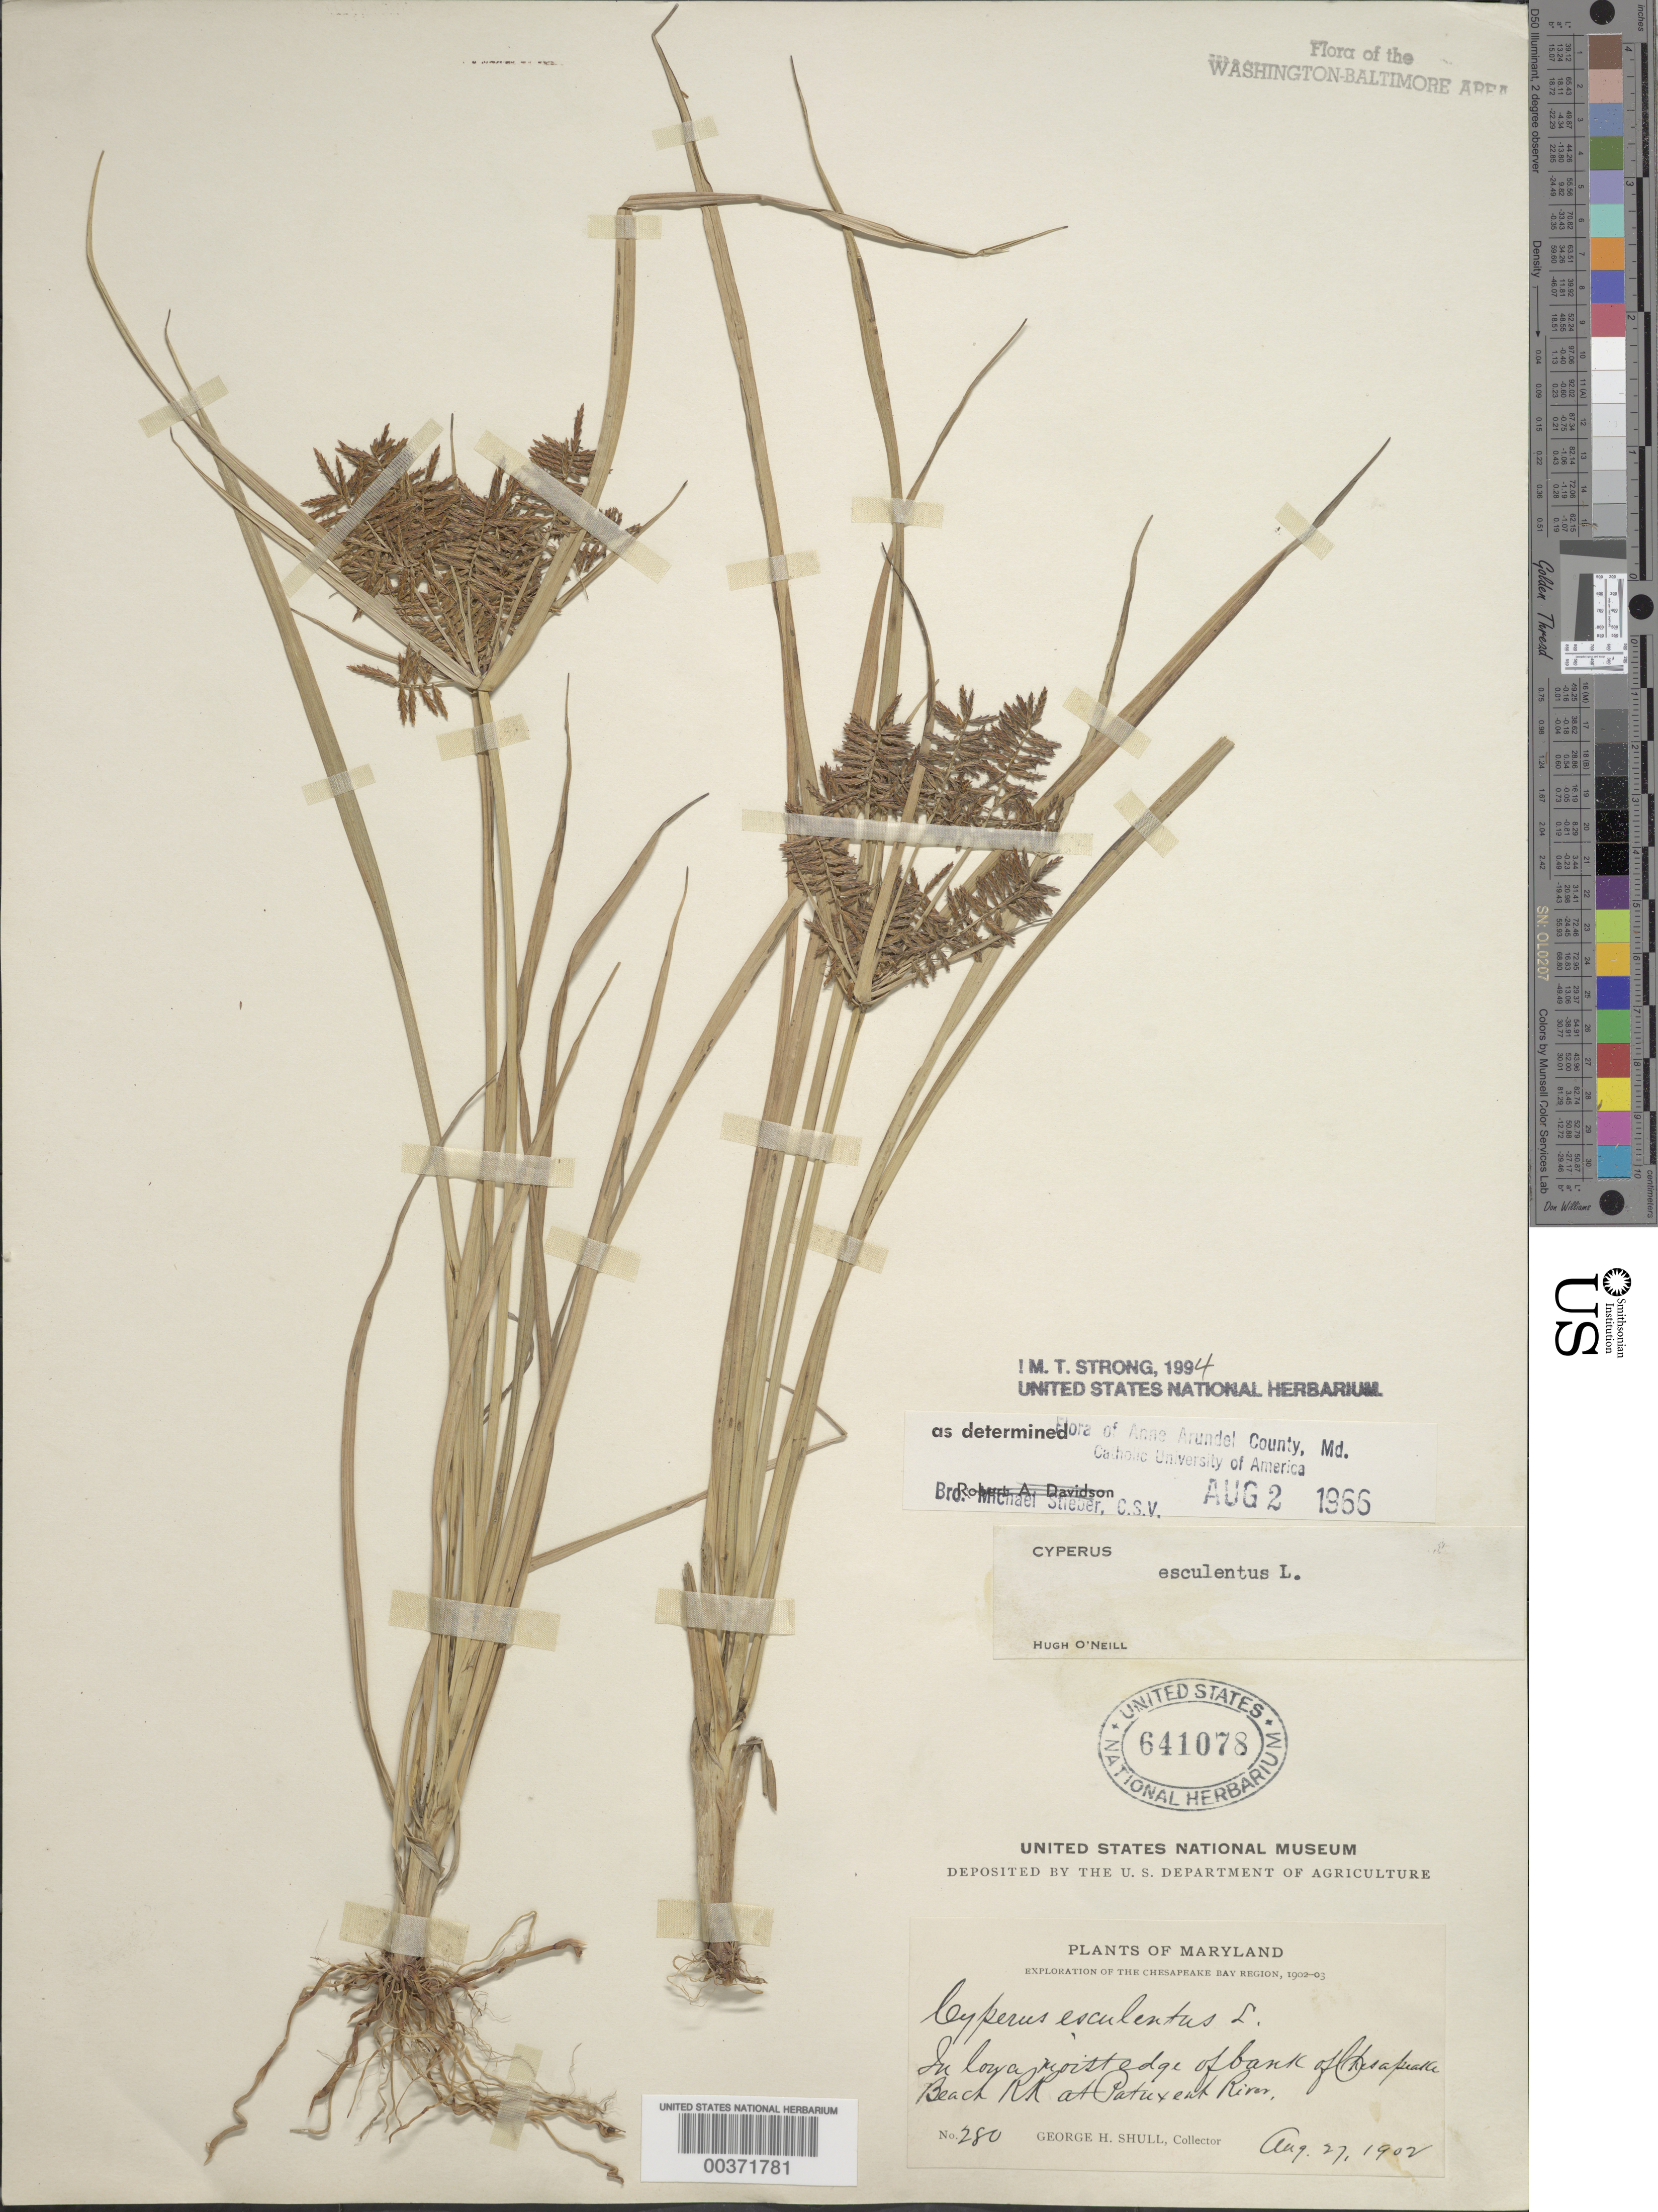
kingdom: Plantae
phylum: Tracheophyta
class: Liliopsida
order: Poales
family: Cyperaceae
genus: Cyperus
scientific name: Cyperus esculentus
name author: L.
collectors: G. H. Shull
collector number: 280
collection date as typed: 27 Aug 1902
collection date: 1902-08-27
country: United States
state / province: Maryland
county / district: Calvert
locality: Chesapeake Beach R.R. at Patuxent R.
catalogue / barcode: US 641078